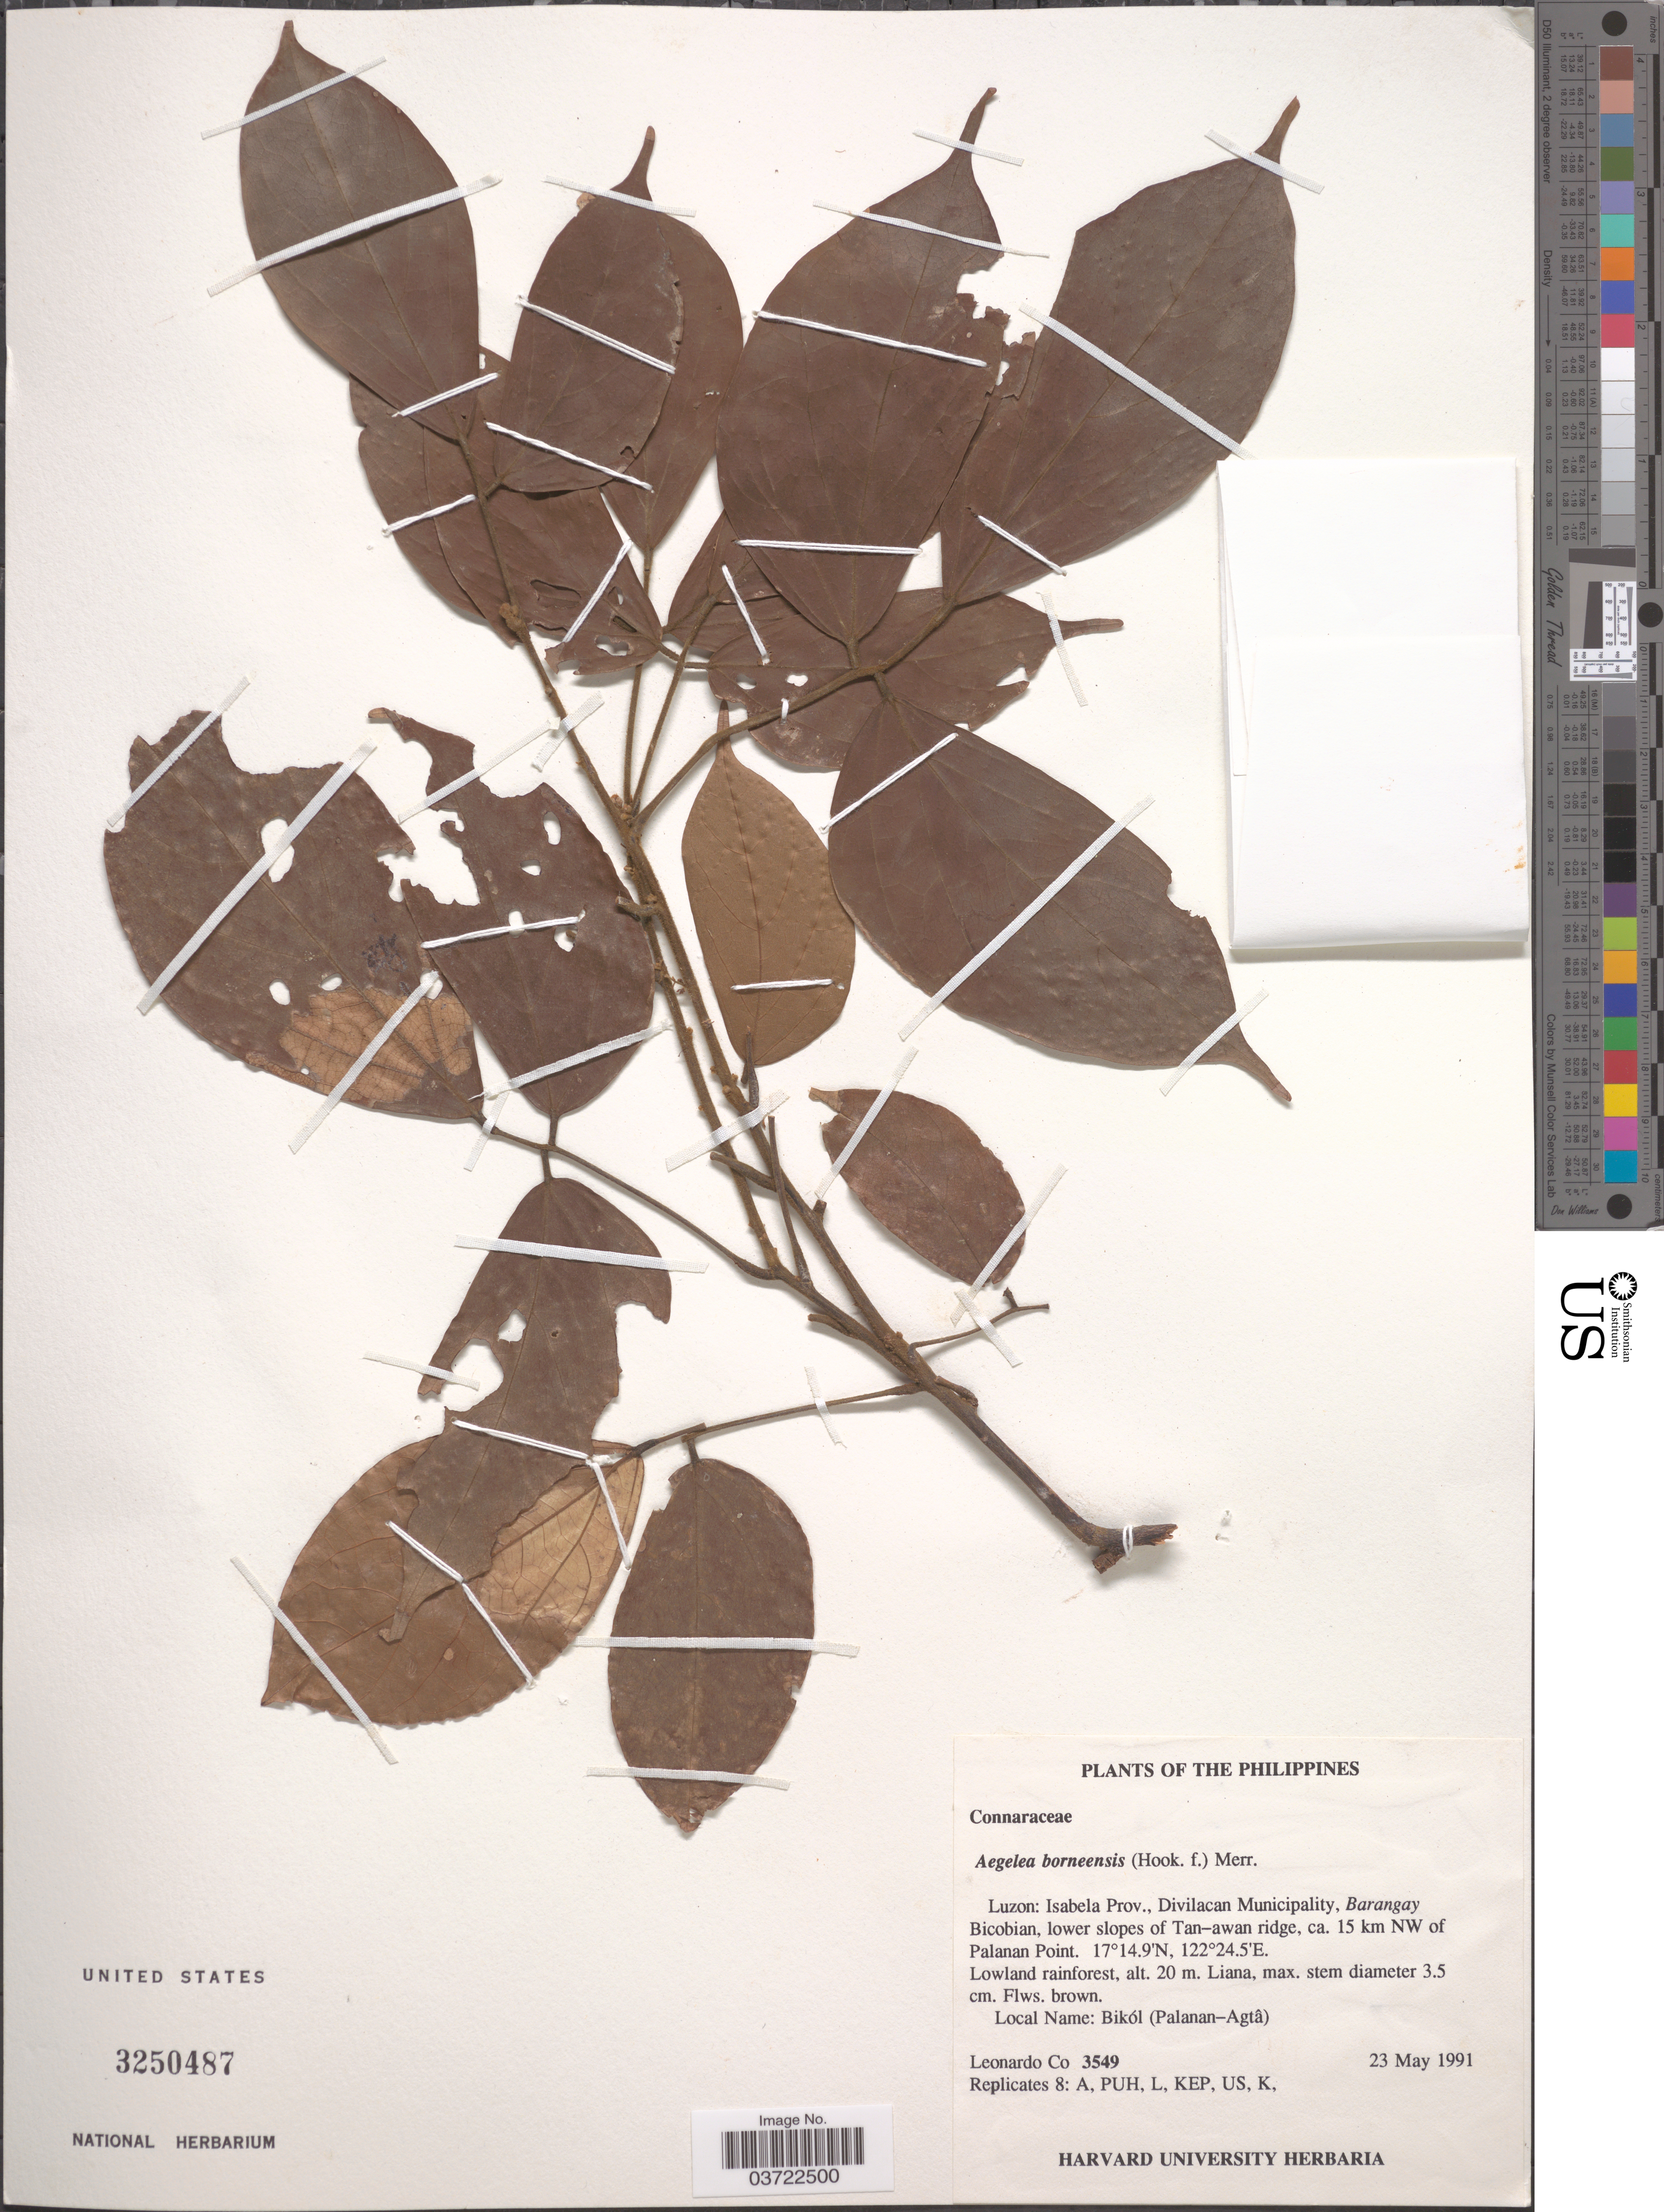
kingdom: Plantae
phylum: Tracheophyta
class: Magnoliopsida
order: Oxalidales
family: Connaraceae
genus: Agelaea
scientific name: Agelaea borneensis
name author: (Hook. f.) Merr.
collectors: L. Co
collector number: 3549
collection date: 1991-05-23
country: Philippines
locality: Isabela Prov., Divilacan Municipality, Barangay Bicobian, lower slopes of Tan-awan ridge, ca. 15 km NW of Palanan Point.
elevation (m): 20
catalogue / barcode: US 3250487